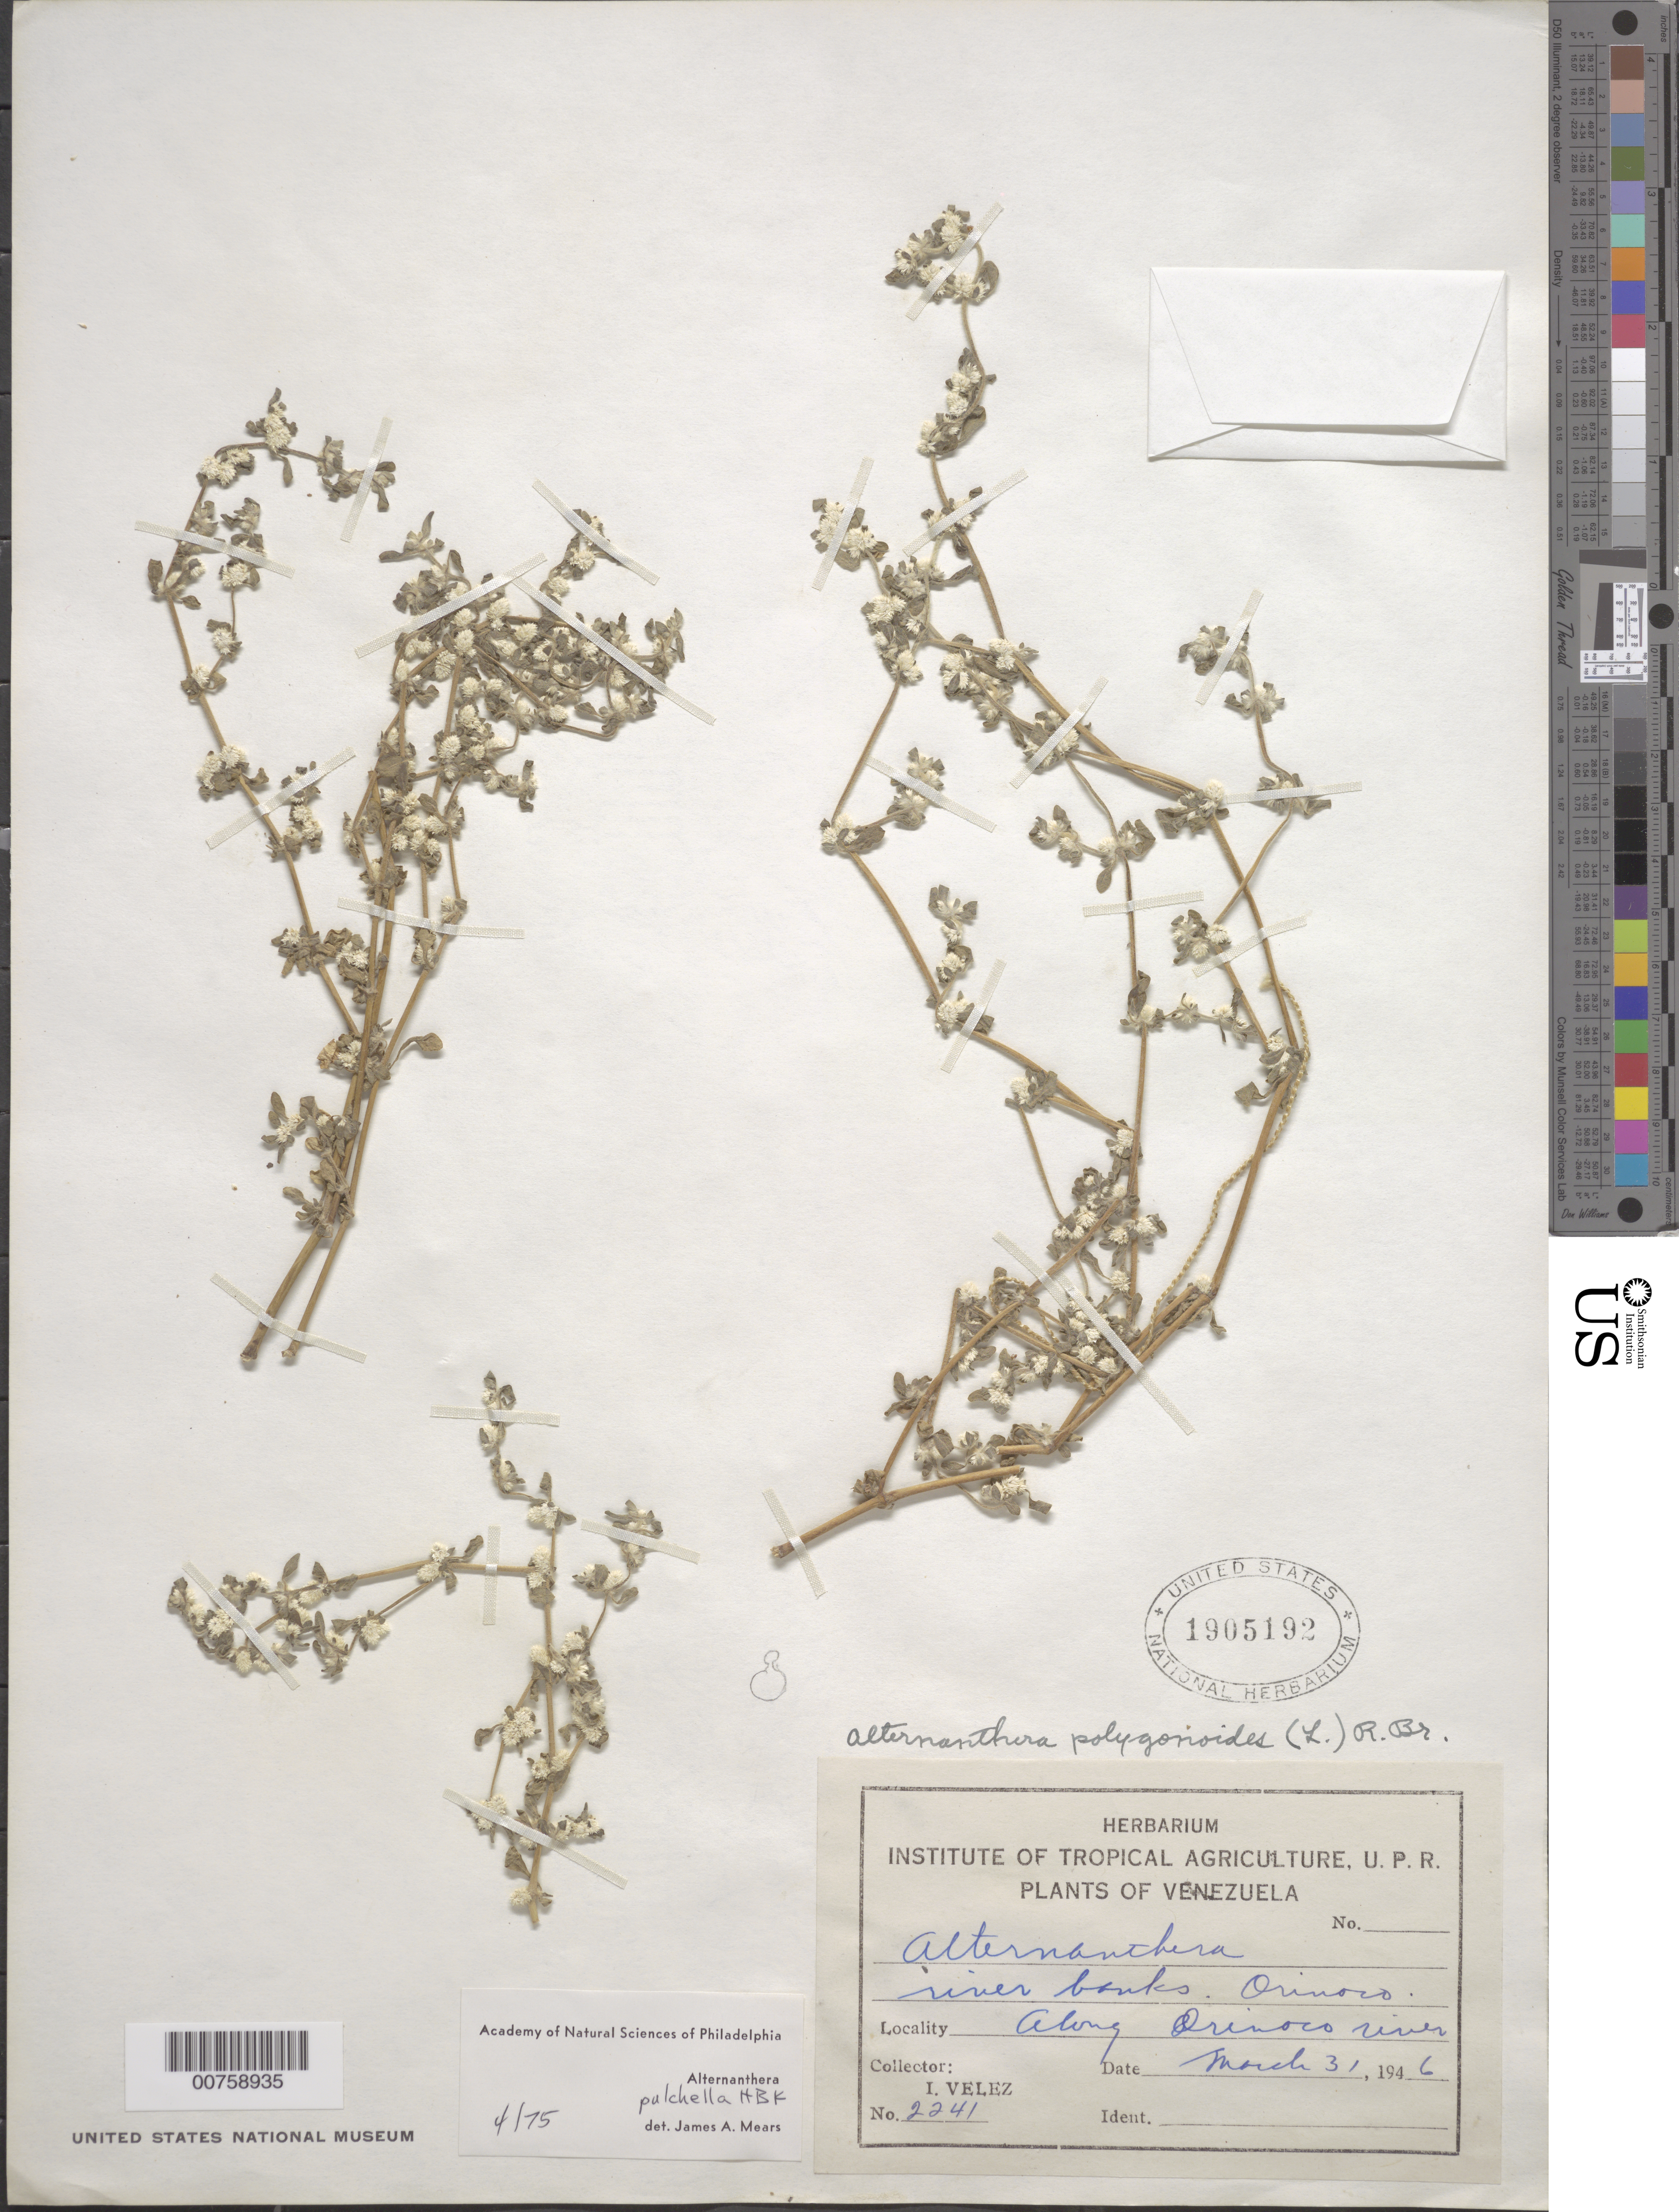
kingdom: Plantae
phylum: Tracheophyta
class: Magnoliopsida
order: Caryophyllales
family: Amaranthaceae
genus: Alternanthera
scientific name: Alternanthera pulchella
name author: Kunth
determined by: Mears, J. A., (PH), Academy of Natural Sciences of Philadelphia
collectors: I. Velez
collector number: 2241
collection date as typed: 31-Mar-46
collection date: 1946-03-31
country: Venezuela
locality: Orinoco R.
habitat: Riverbanks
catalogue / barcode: US 1905192